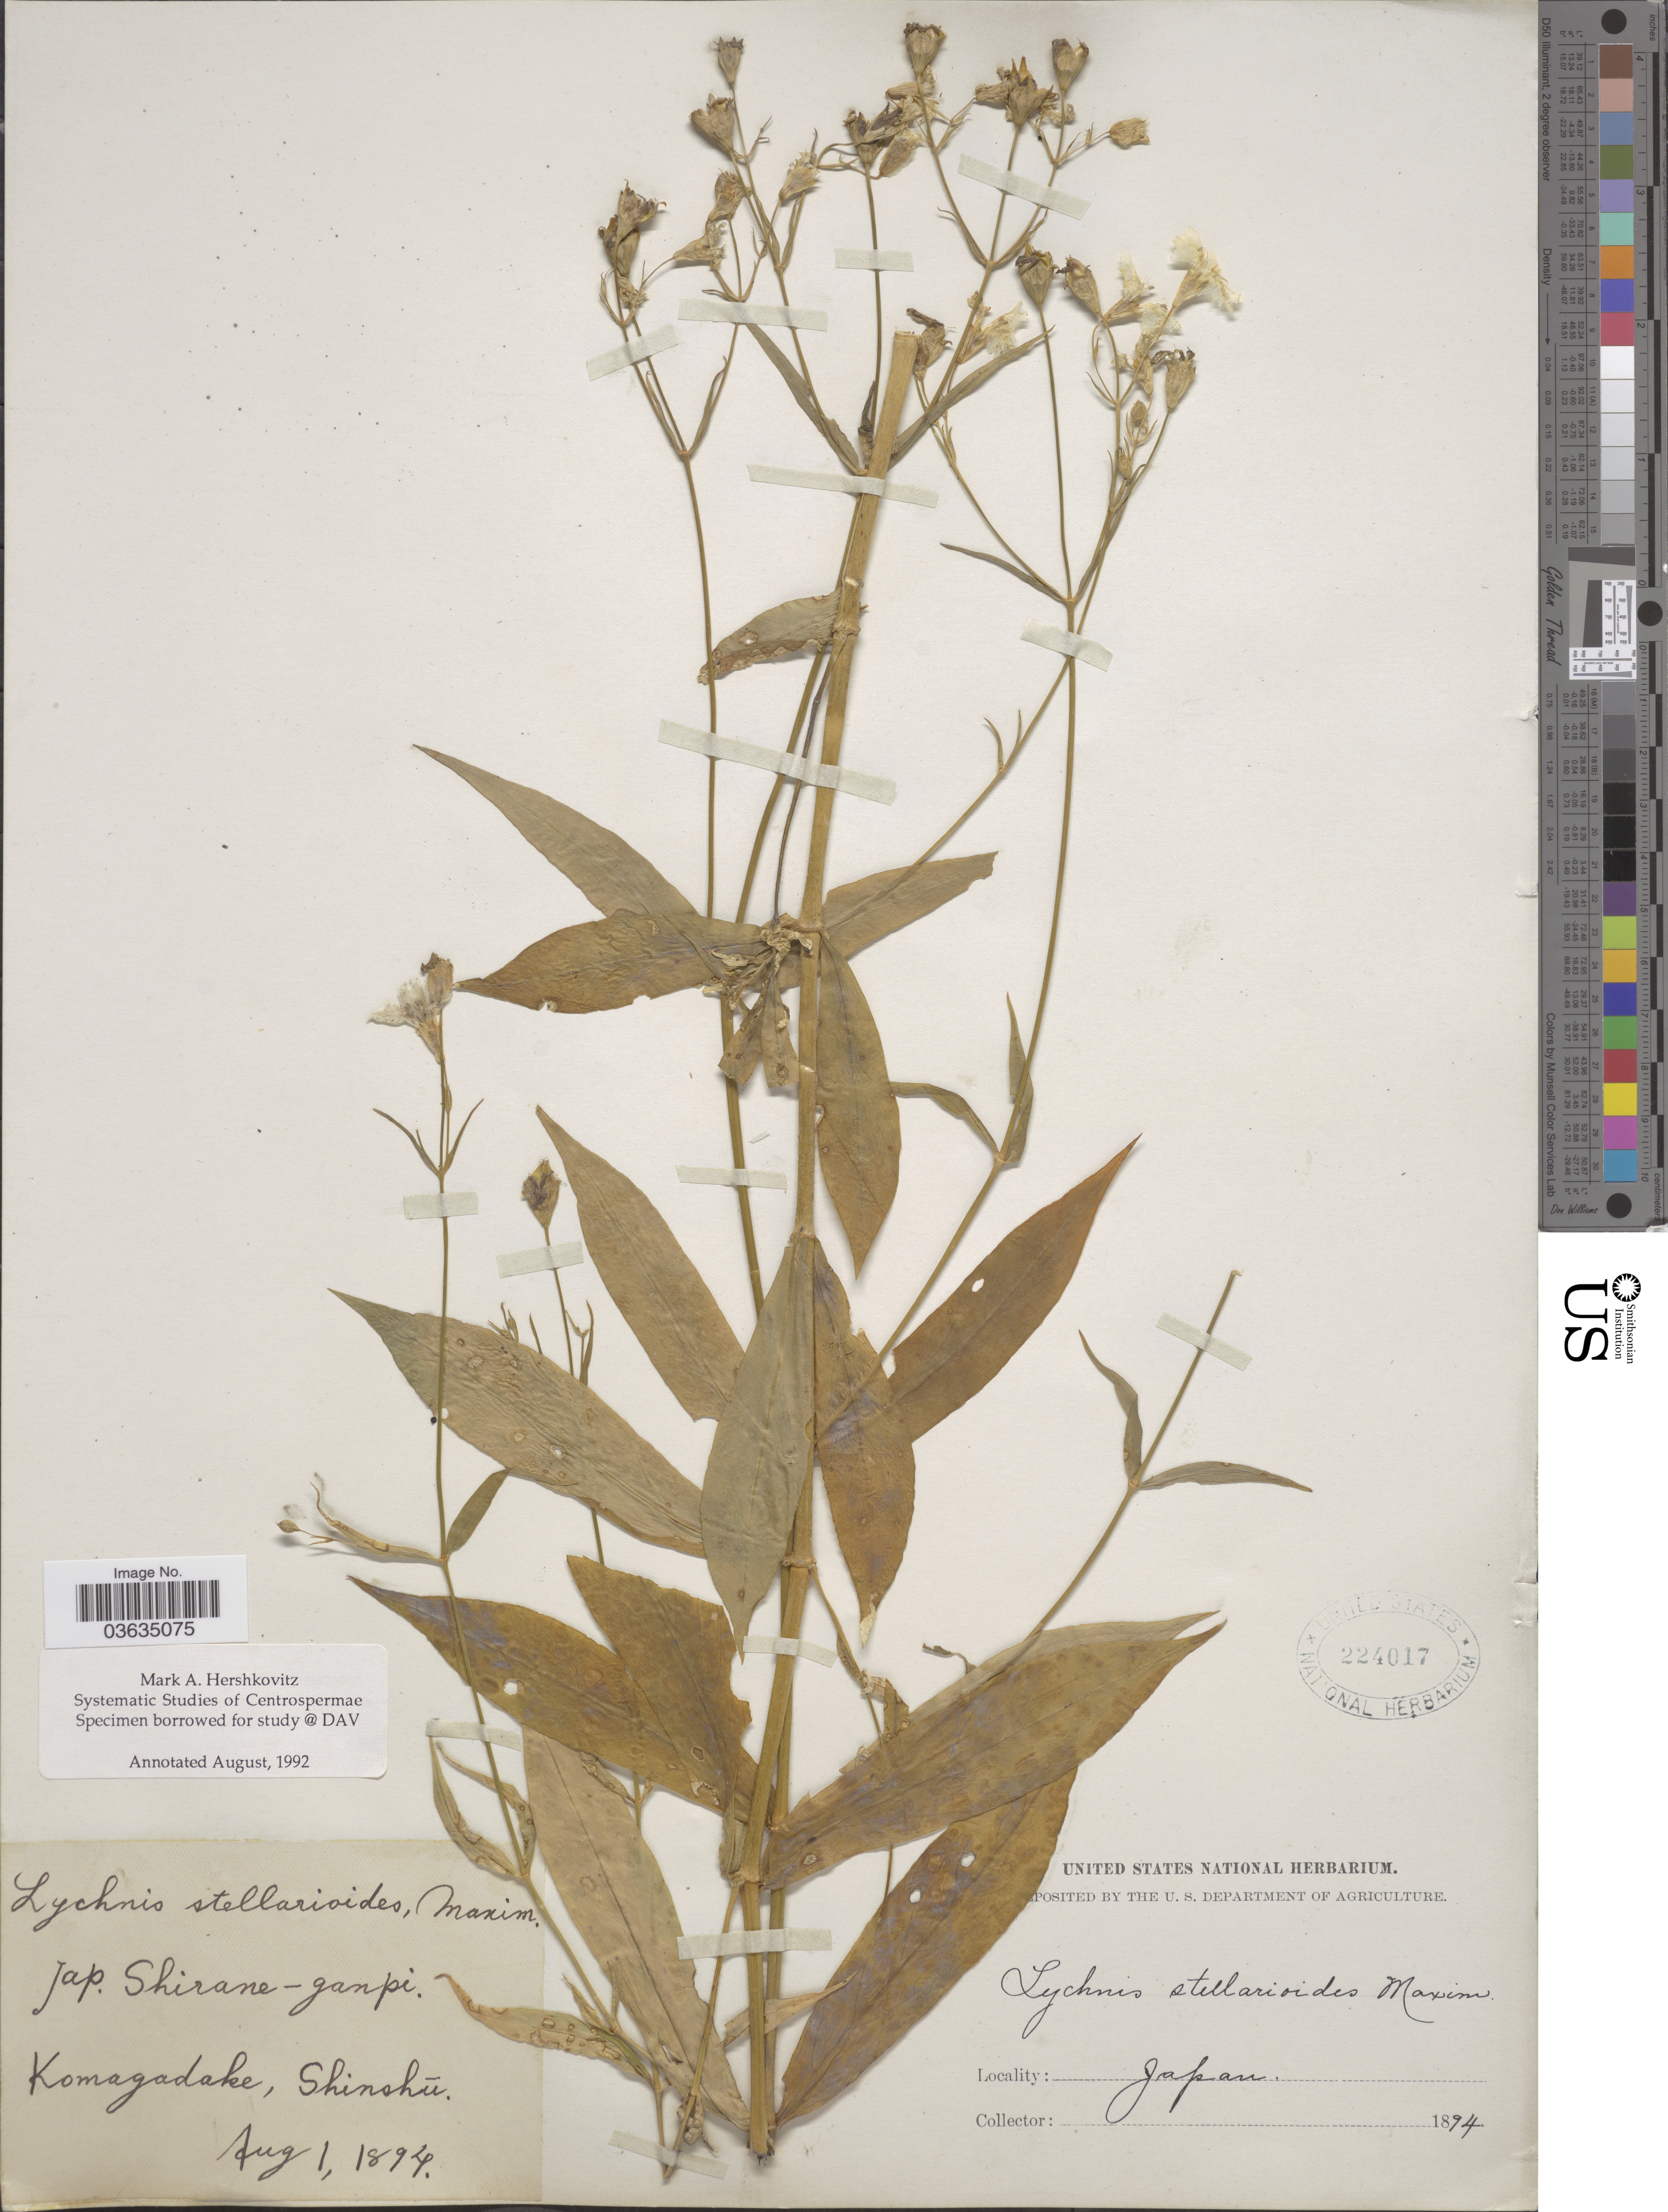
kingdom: Plantae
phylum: Tracheophyta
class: Magnoliopsida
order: Caryophyllales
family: Caryophyllaceae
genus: Silene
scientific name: Silene gracillima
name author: Rohrb.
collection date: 1894-08-01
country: Japan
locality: Komagadake, Shinshu.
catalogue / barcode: US 224017